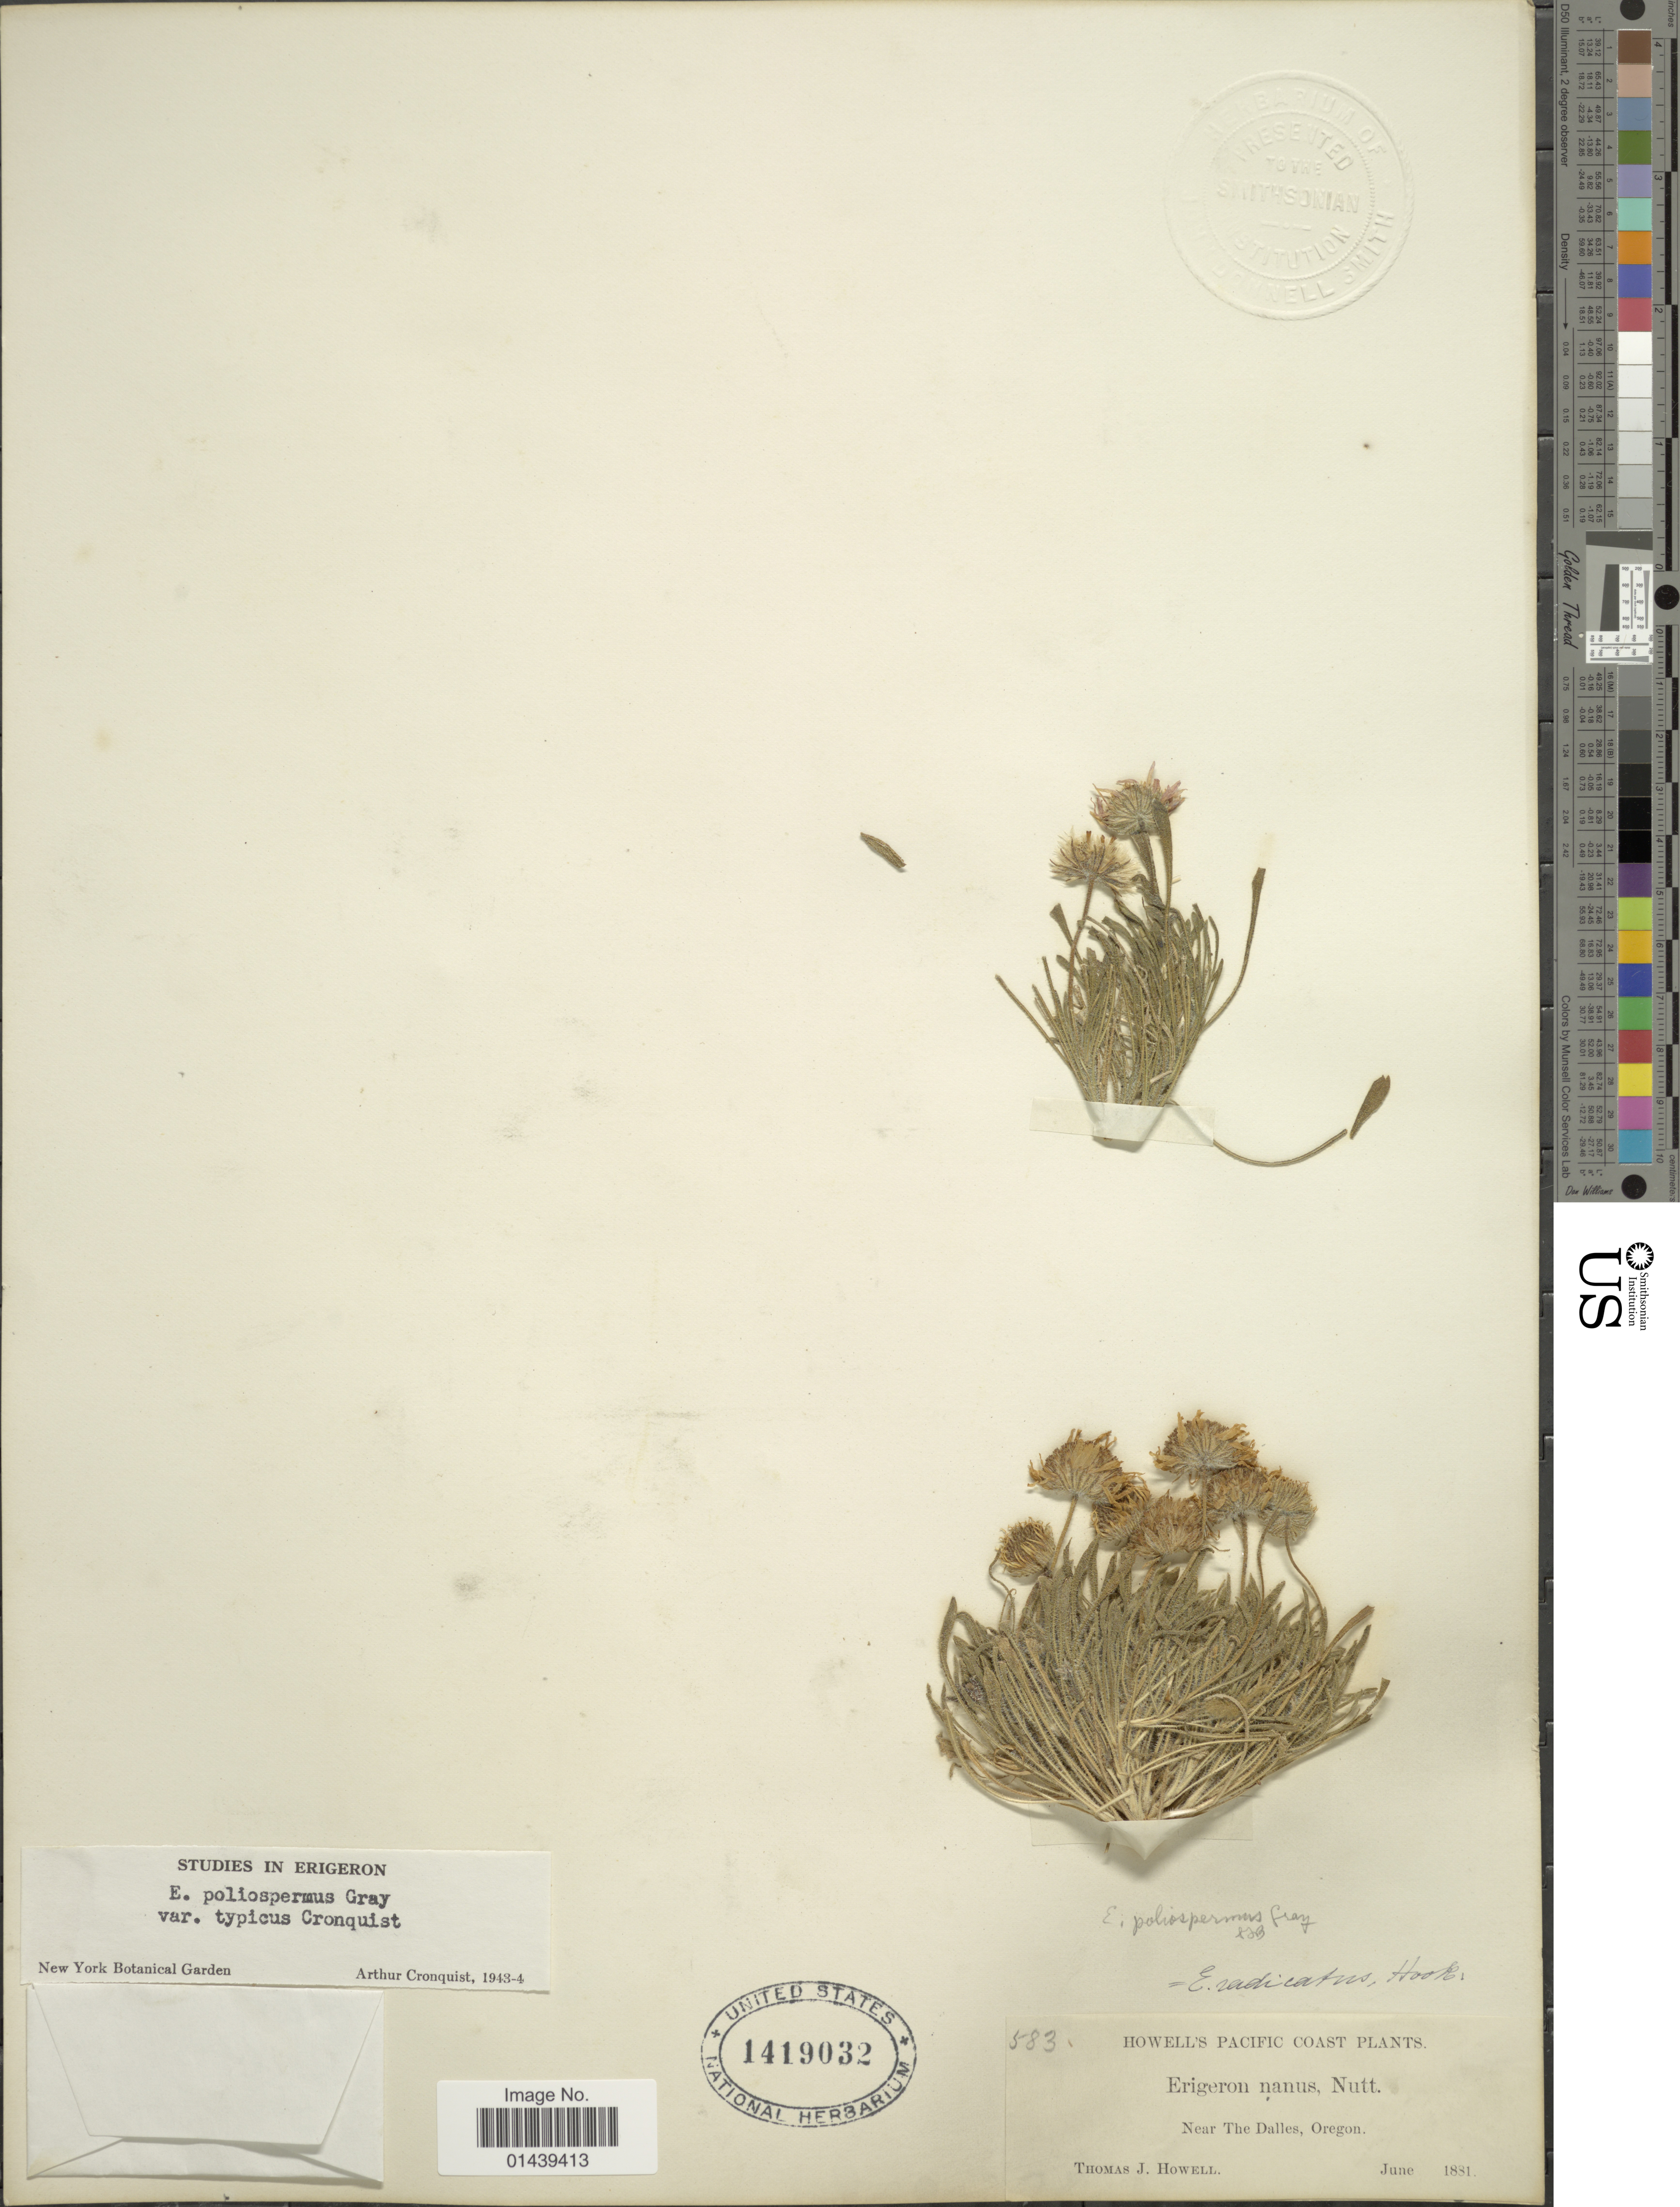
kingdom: Plantae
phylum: Tracheophyta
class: Magnoliopsida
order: Asterales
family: Asteraceae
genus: Erigeron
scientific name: Erigeron poliospermus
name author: A. Gray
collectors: T. J. Howell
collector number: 583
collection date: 1881-06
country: United States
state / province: Oregon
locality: Pacific Coast. Near the Dalles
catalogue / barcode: US 1419032